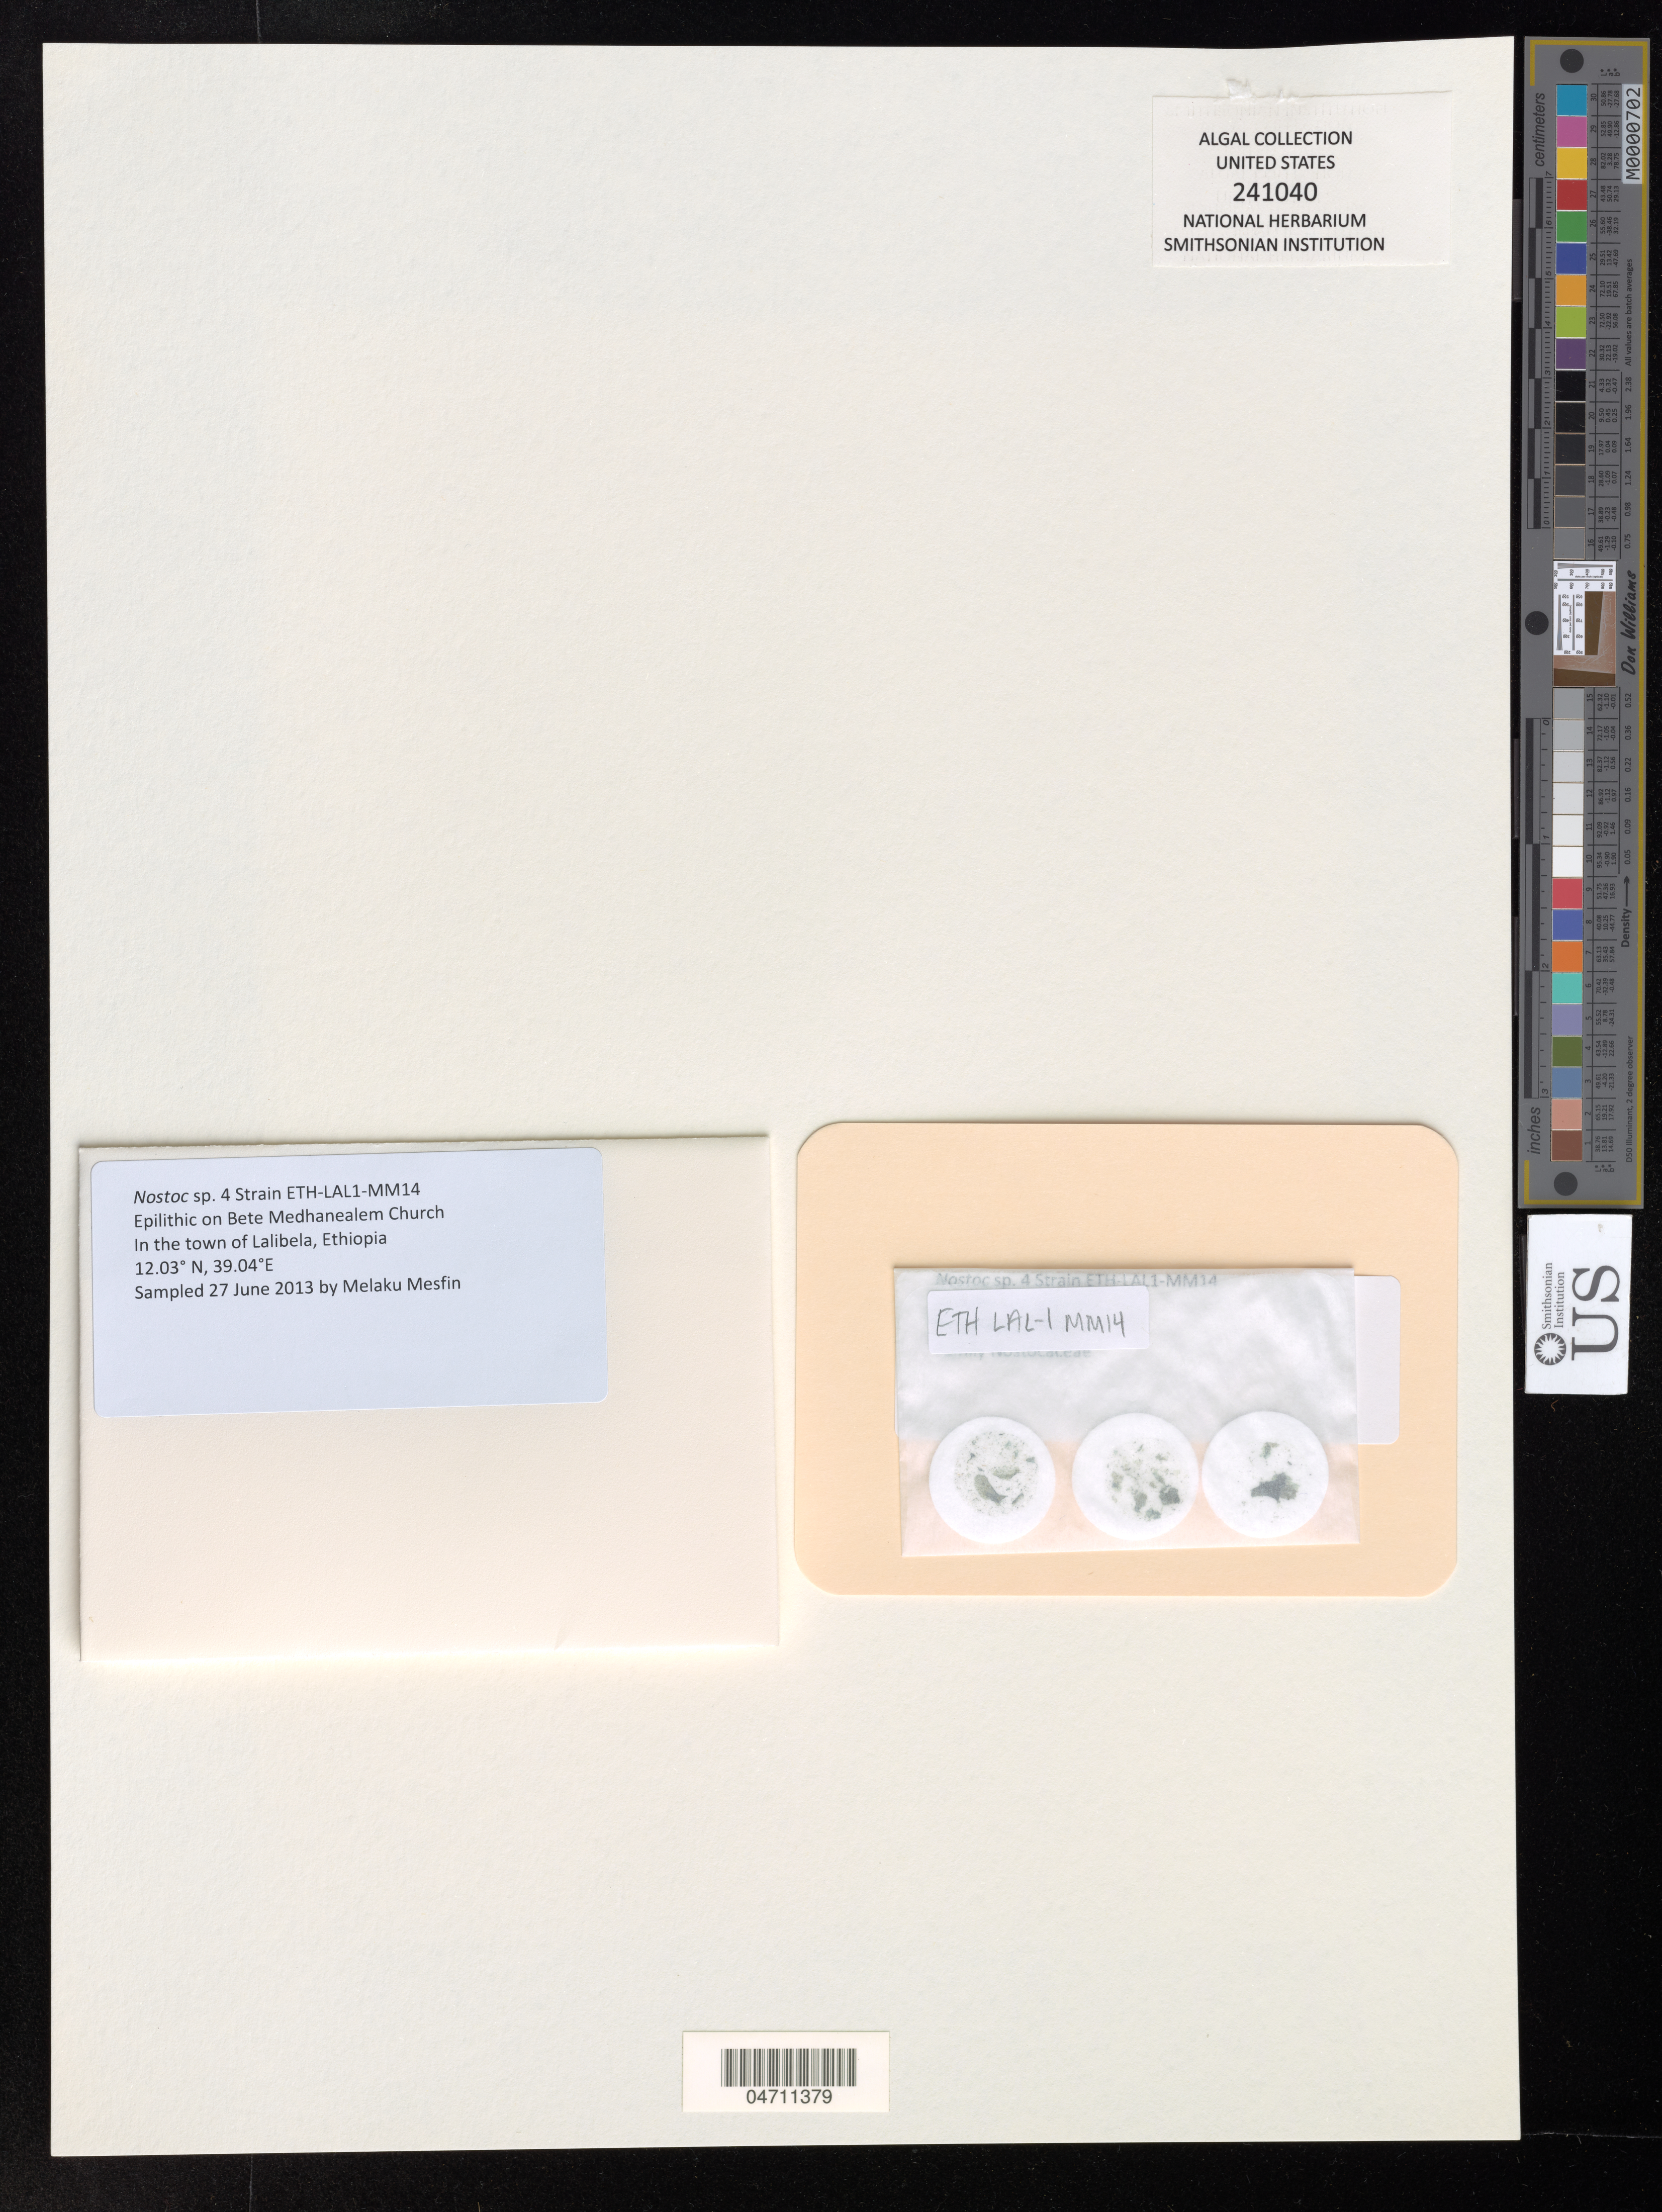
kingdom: Bacteria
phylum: Cyanobacteria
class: Cyanobacteriia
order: Cyanobacteriales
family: Nostocaceae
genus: Nostoc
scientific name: Nostoc sp.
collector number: ETH-LAL1-MM14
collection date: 2013-06-27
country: Ethiopia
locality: Epilithic on Bete Medhanealem Church. In the town of Lalilbela.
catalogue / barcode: US 241040